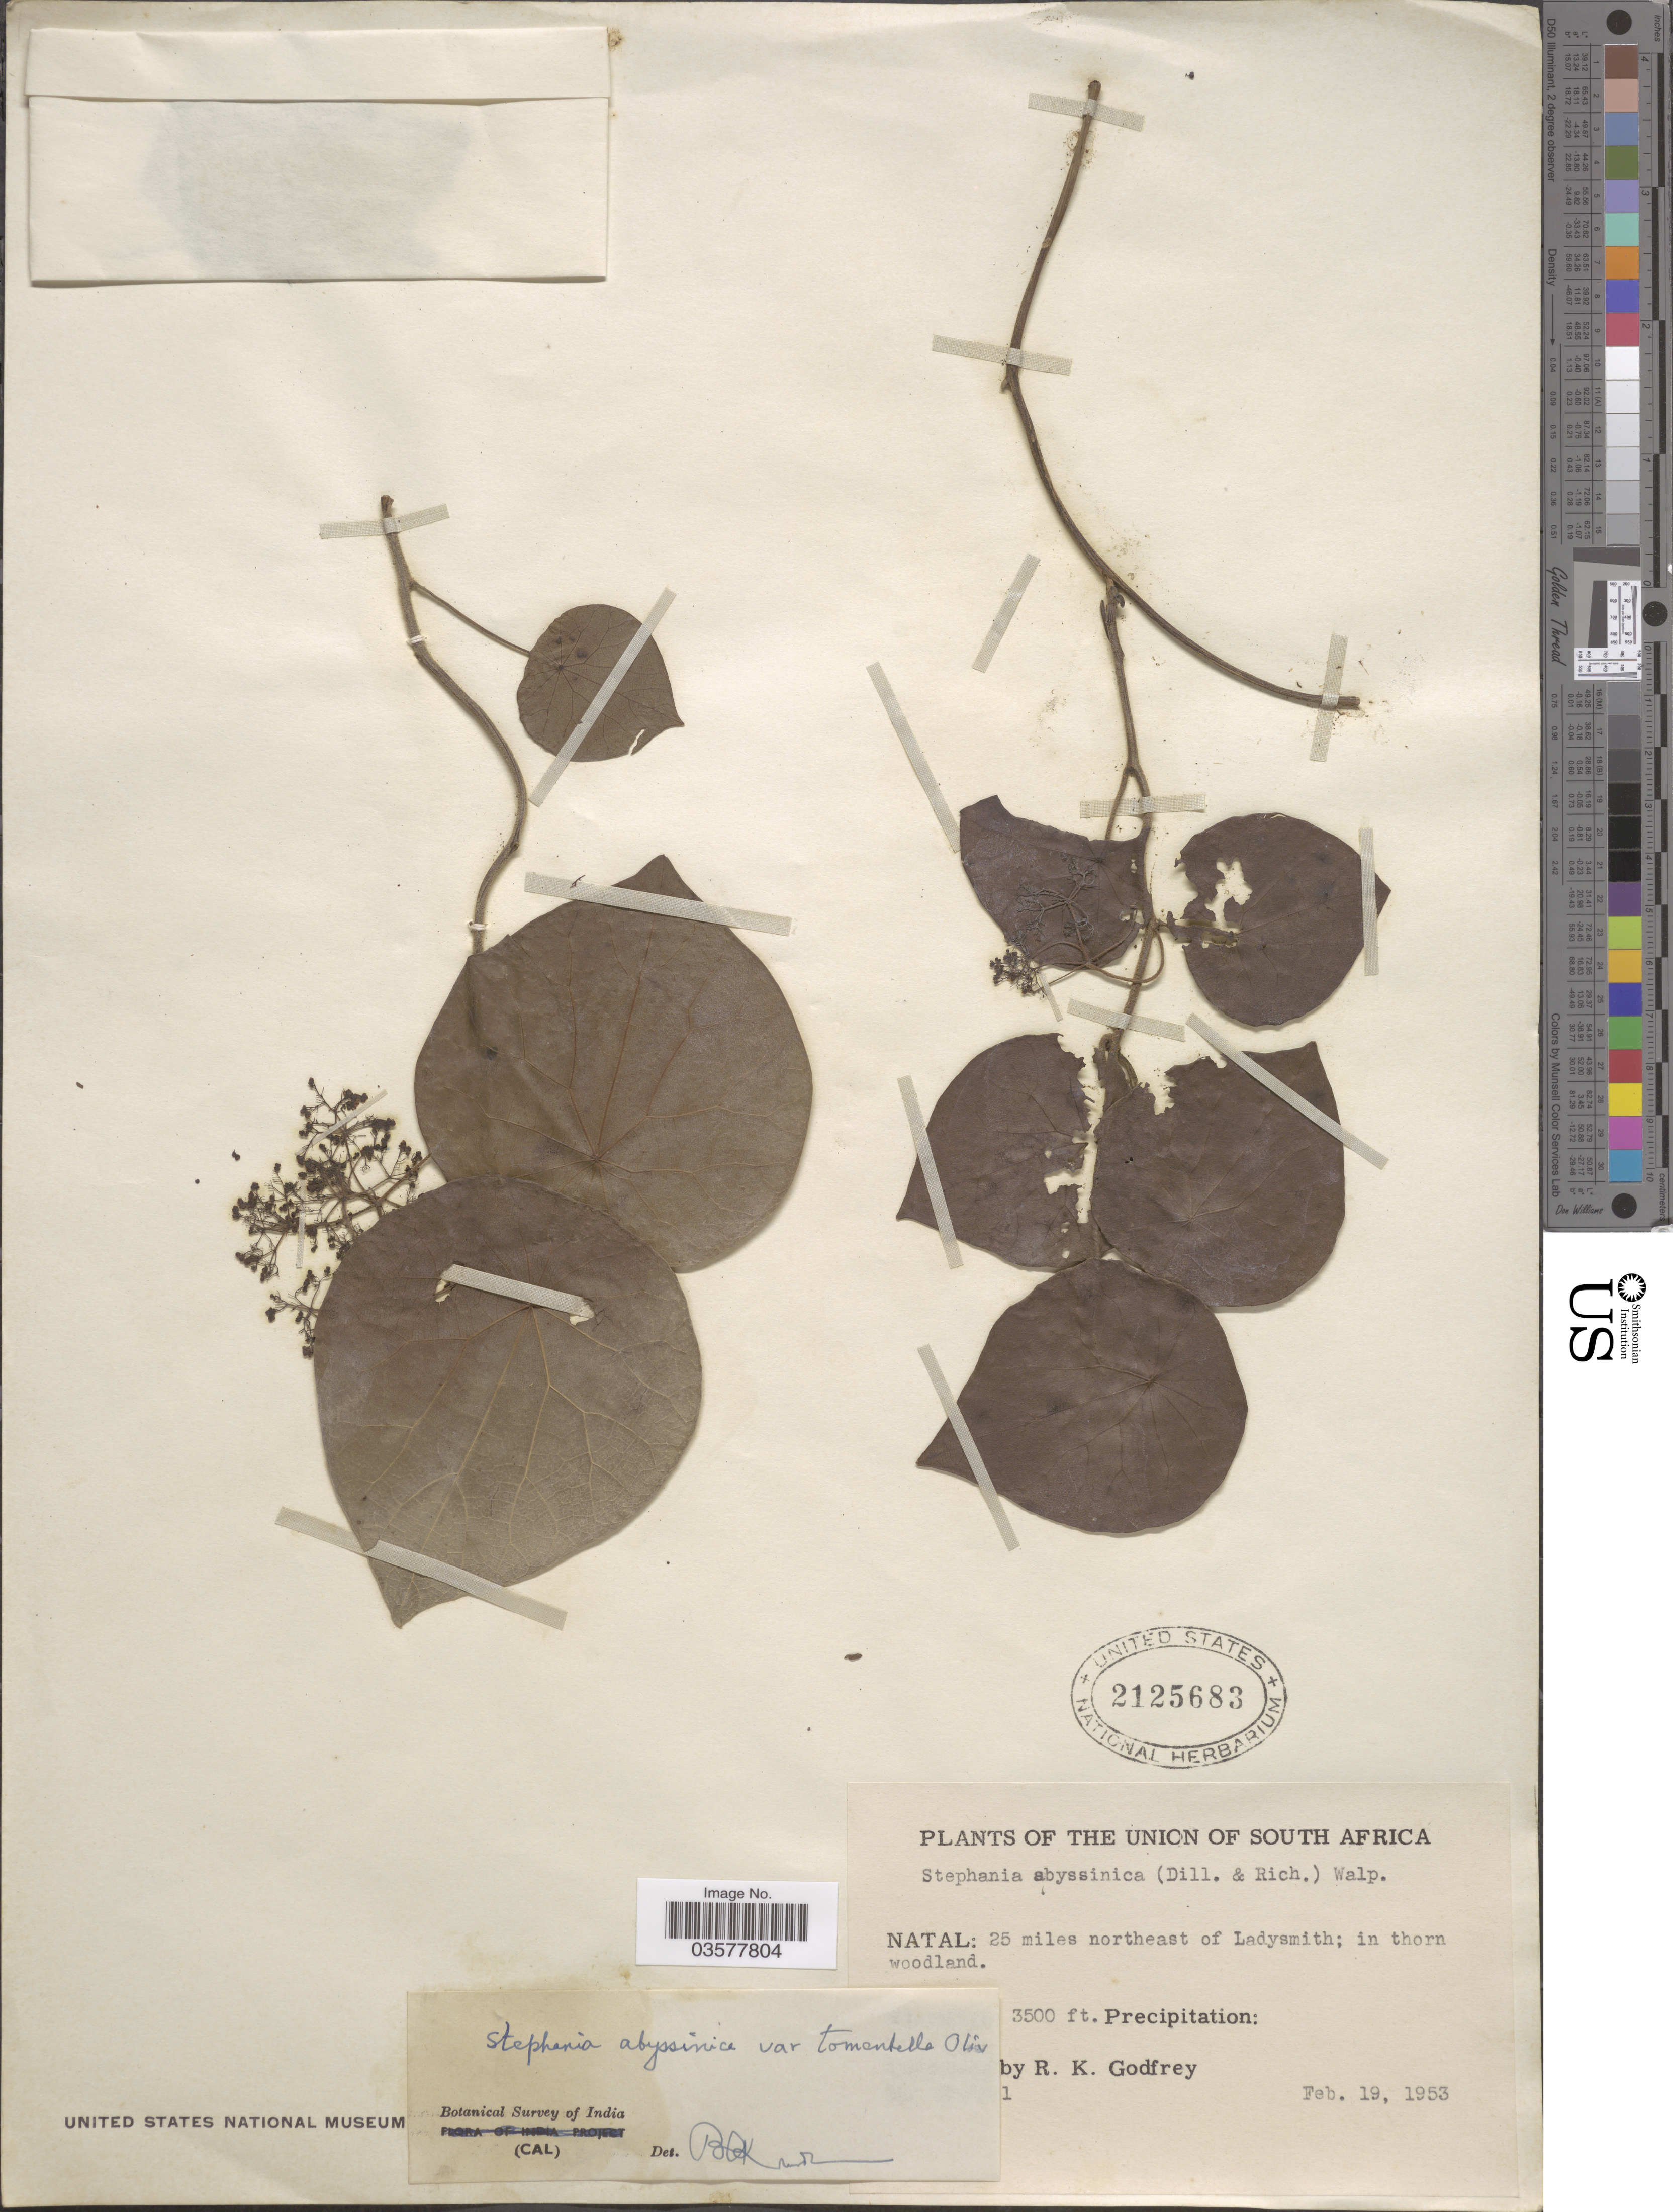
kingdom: Plantae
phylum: Tracheophyta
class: Magnoliopsida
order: Ranunculales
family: Menispermaceae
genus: Stephania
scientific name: Stephania abyssinica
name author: (Quart.-Dill. & A. Rich.) Walp.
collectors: R. K. Godfrey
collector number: !1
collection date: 1953-02-19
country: South Africa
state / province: KwaZulu-Natal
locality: The Union of South Africa. Natal: 25 miles northeast of Ladysmith.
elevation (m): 1067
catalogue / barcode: US 2125683